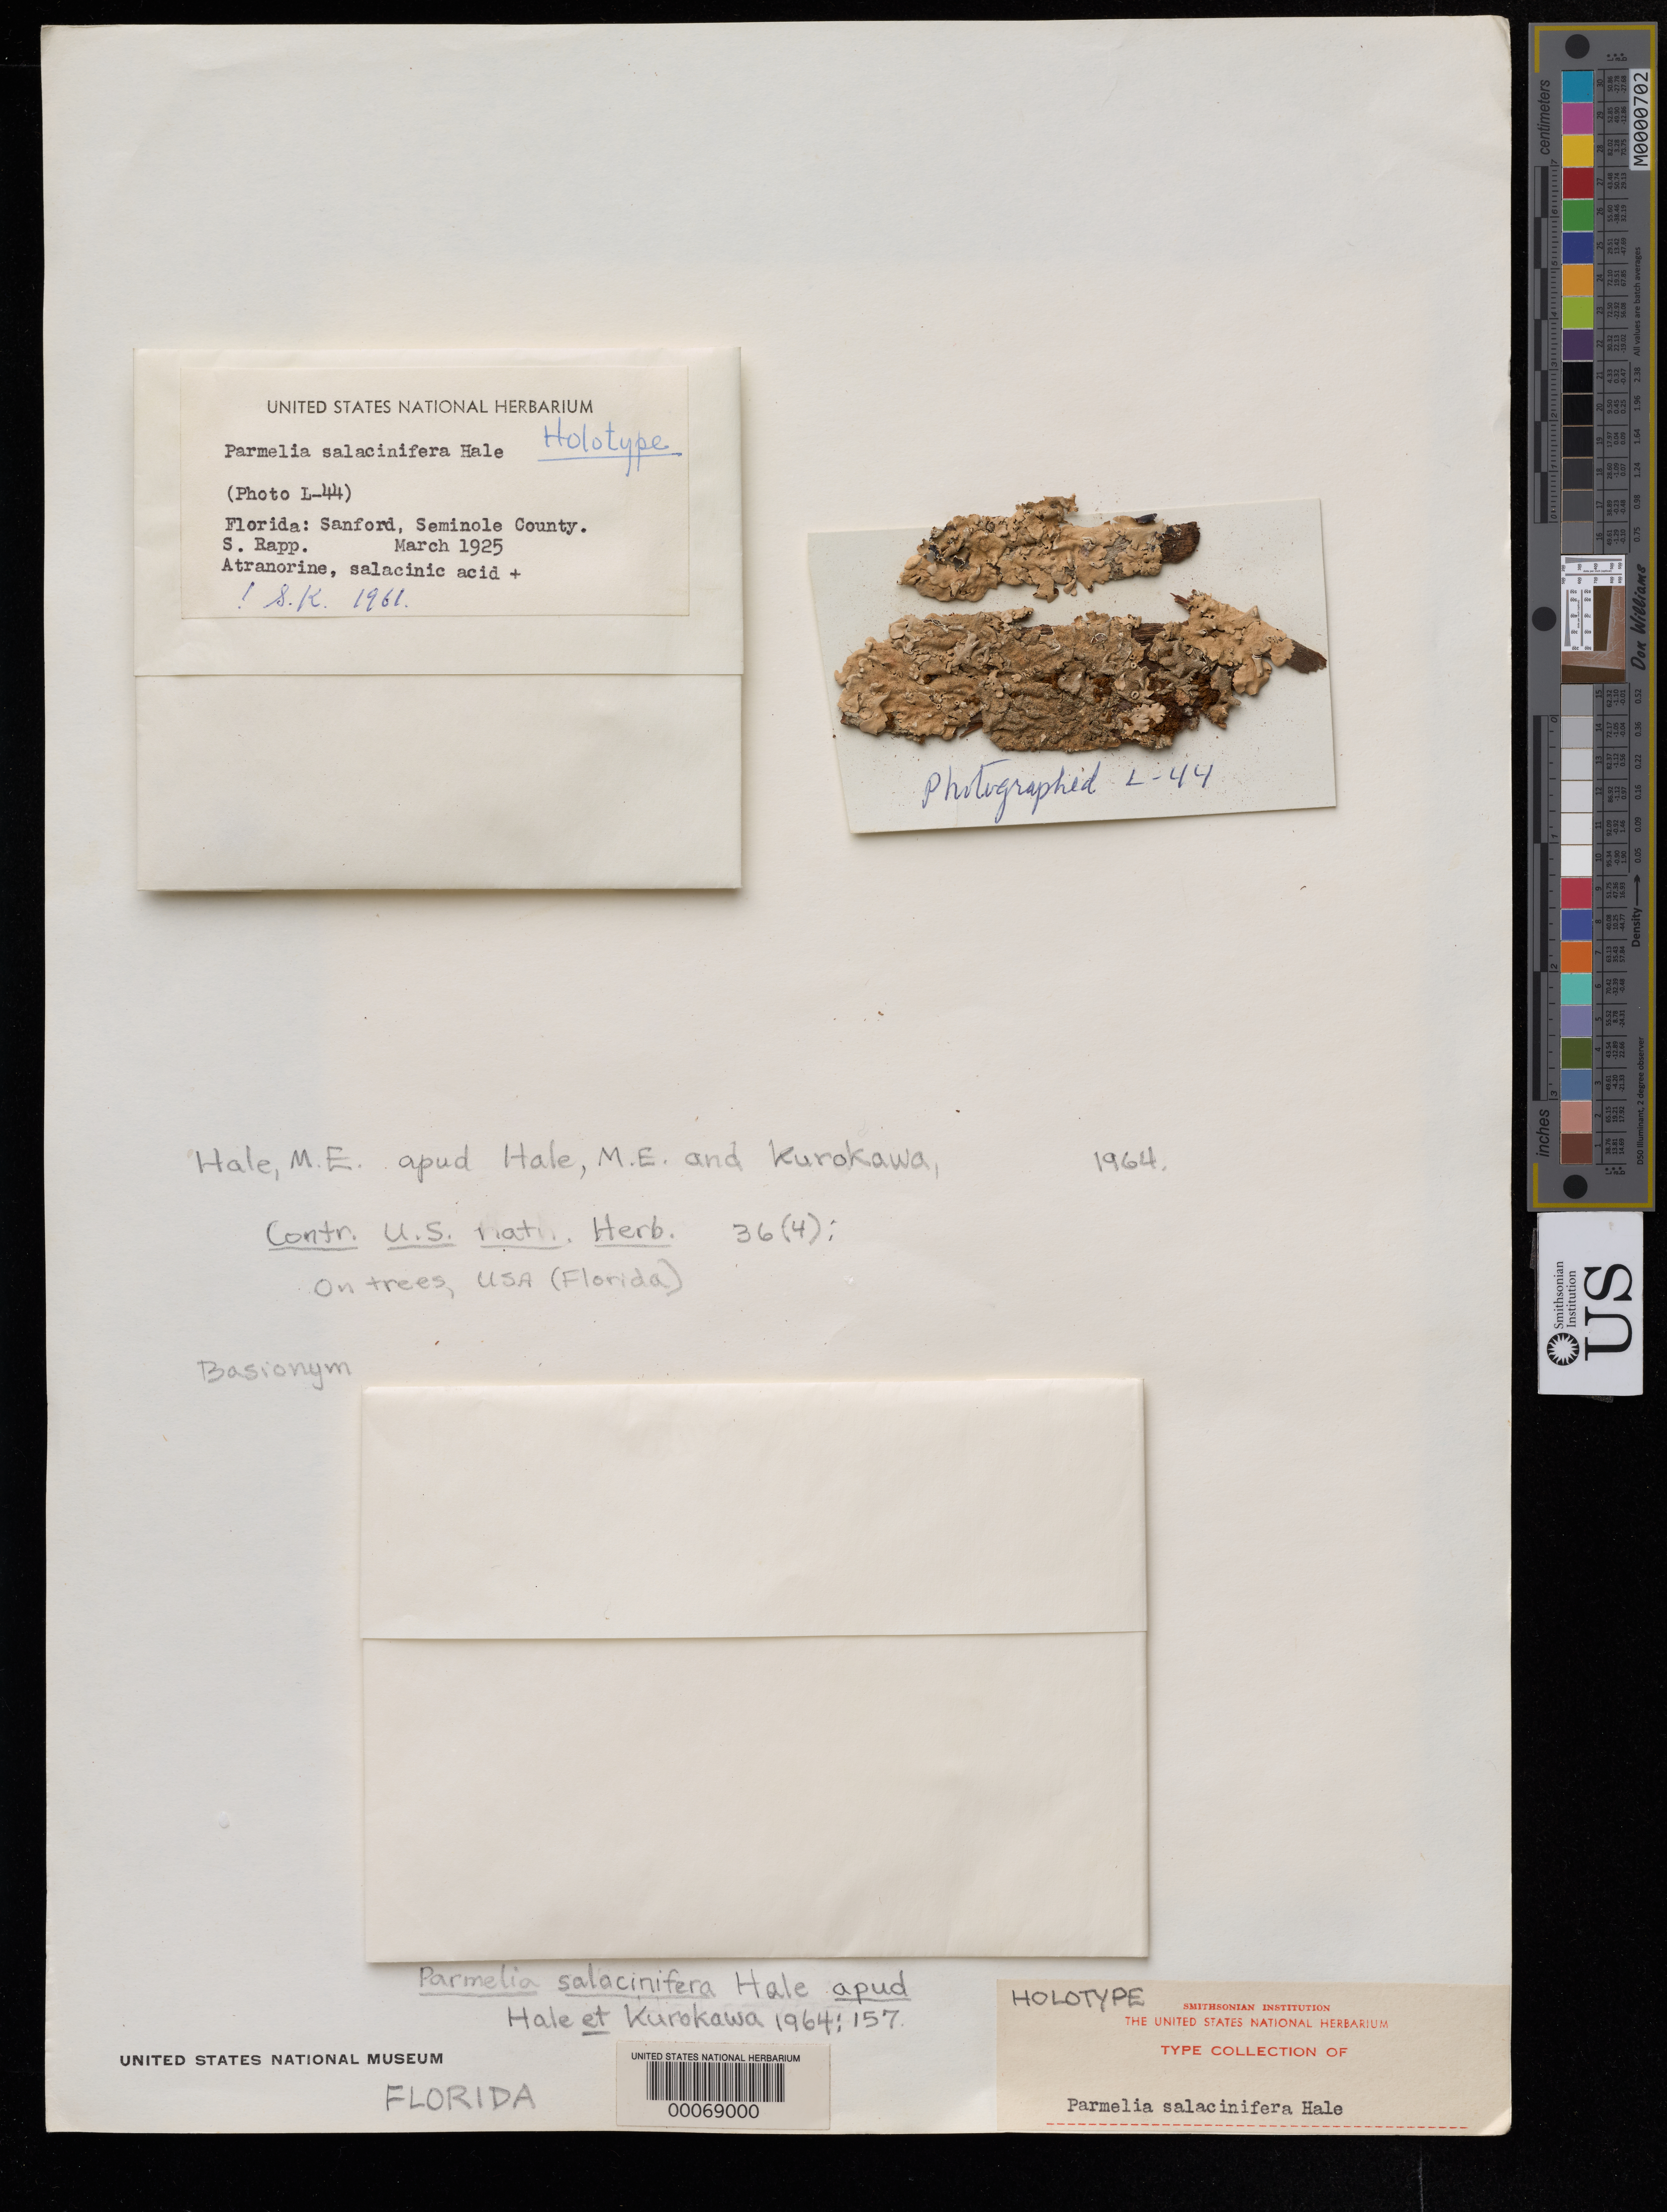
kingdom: Fungi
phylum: Ascomycota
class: Lecanoromycetes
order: Lecanorales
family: Parmeliaceae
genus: Parmelia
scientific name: Parmelia salacinifera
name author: Hale in Hale & Kurok.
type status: Holotype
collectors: S. Rapp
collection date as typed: Mar 1925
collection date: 1925-03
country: United States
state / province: Florida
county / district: Seminole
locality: Sanford.